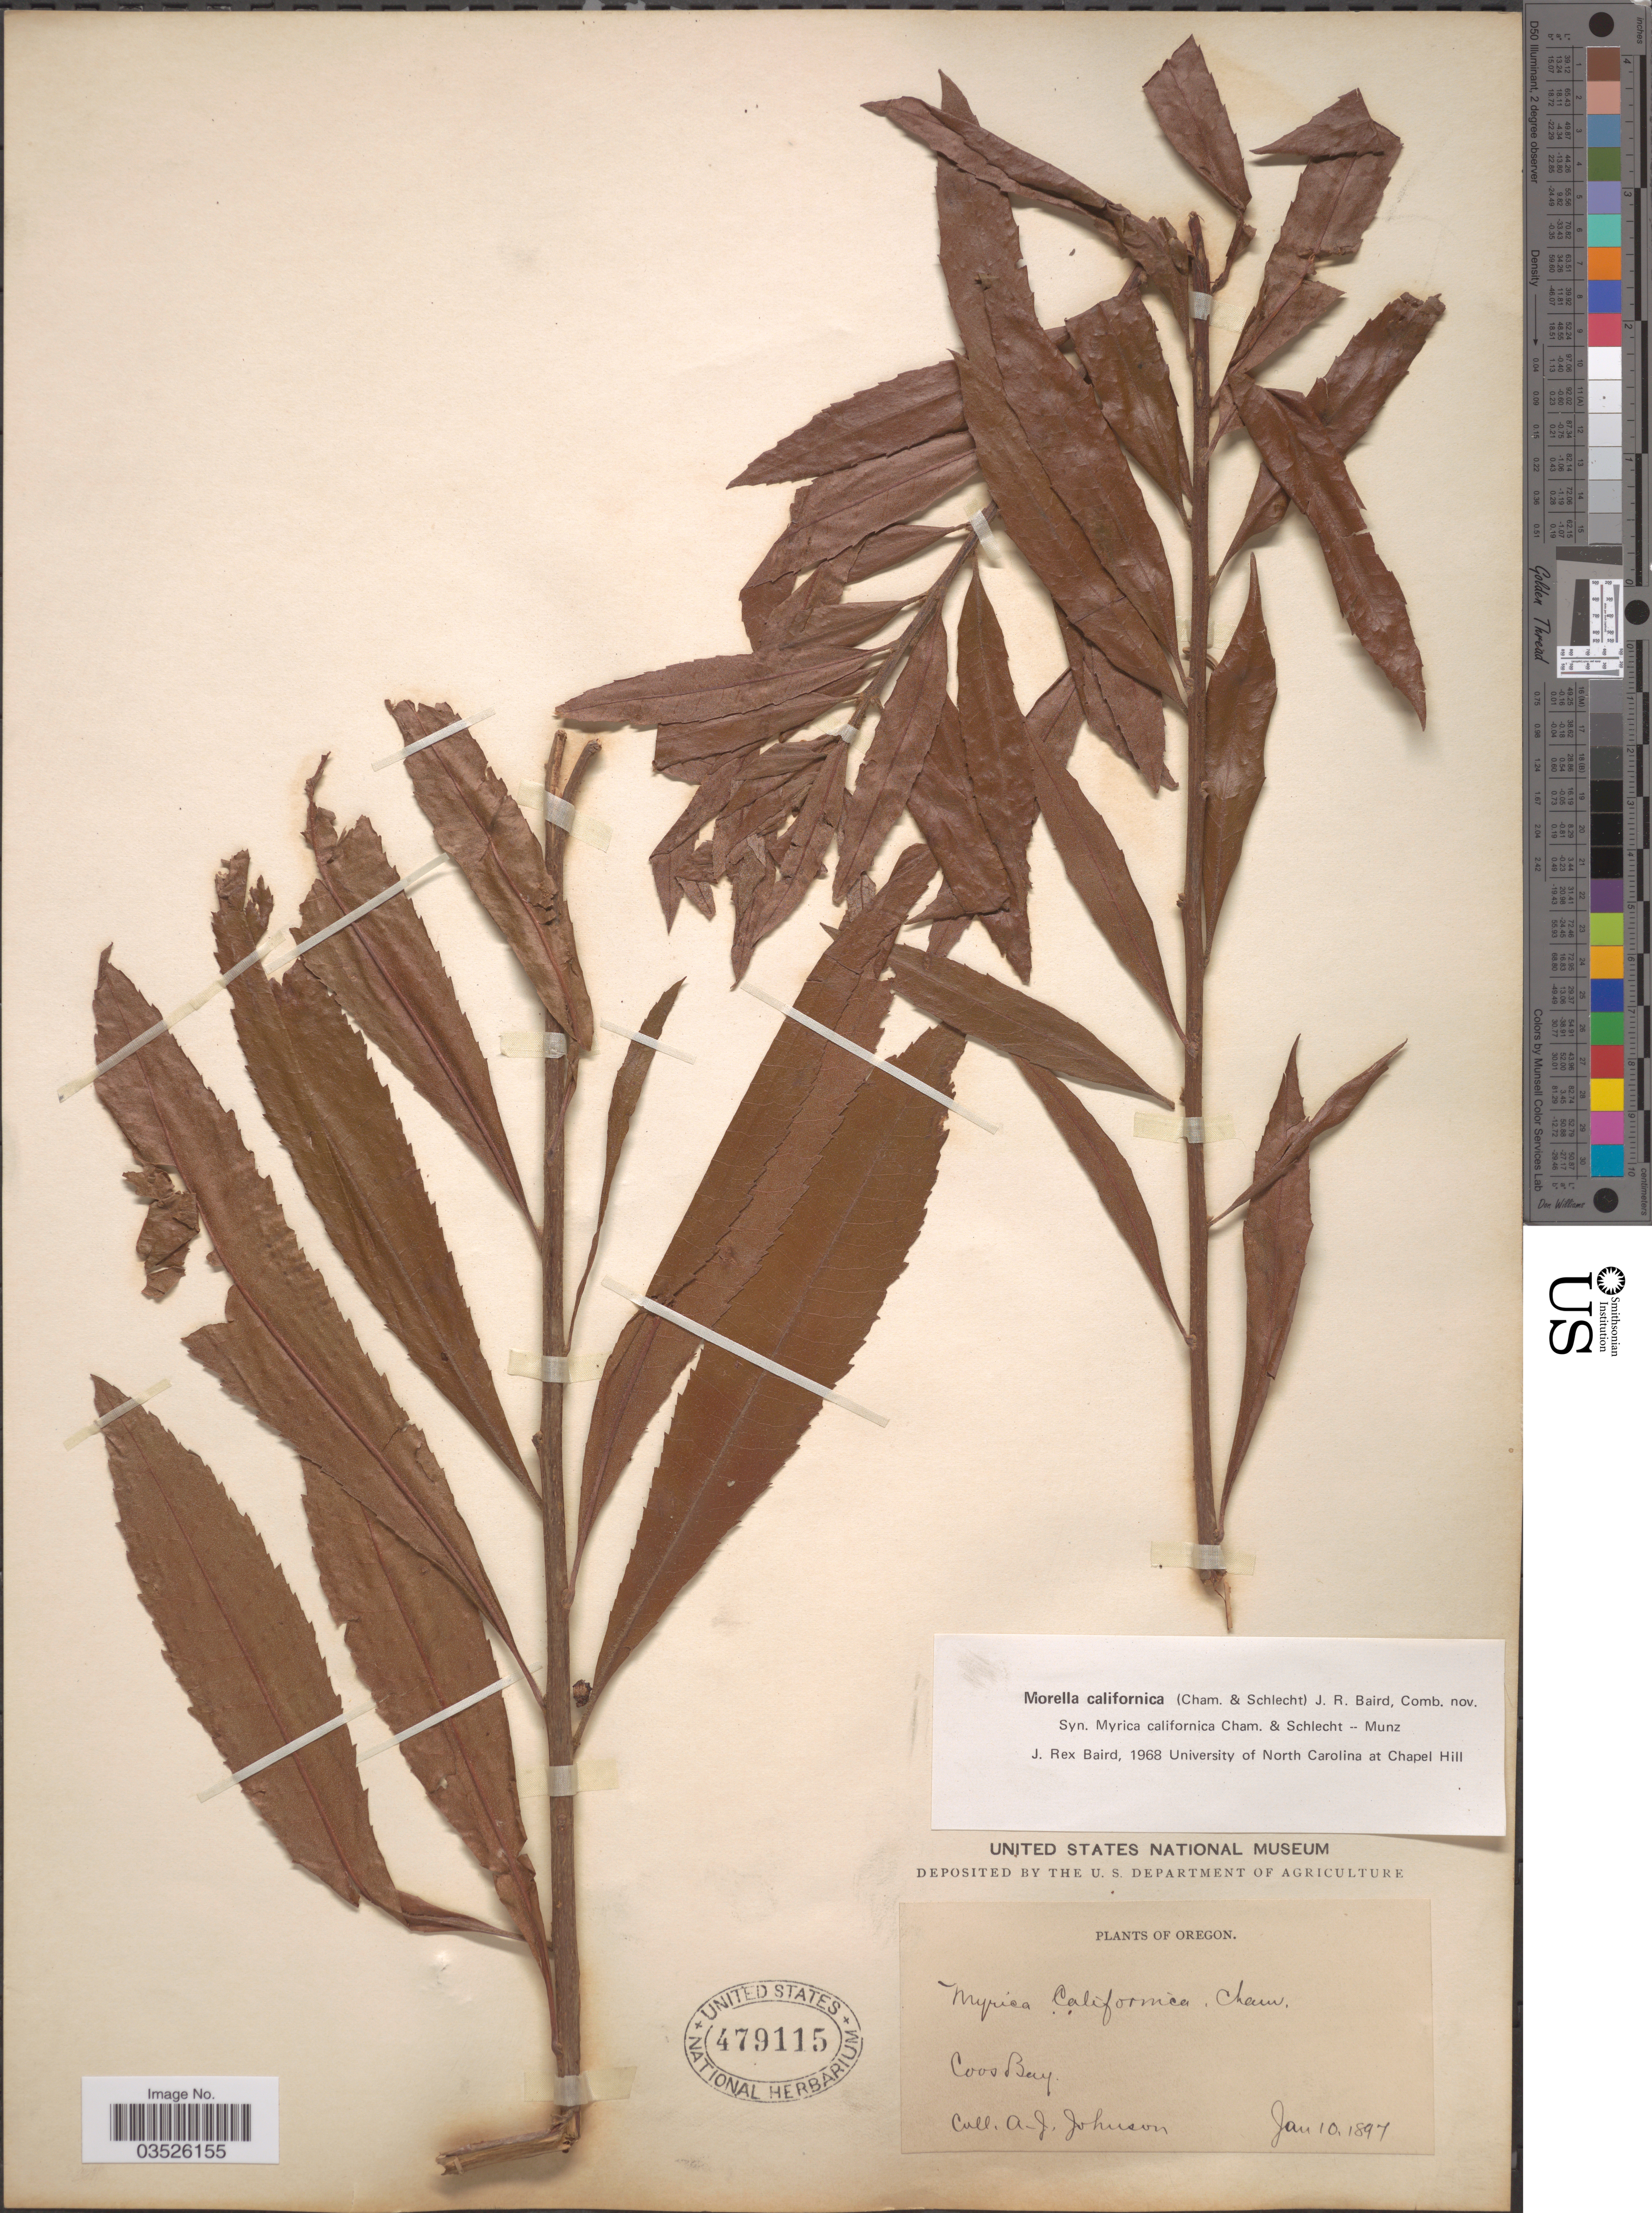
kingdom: Plantae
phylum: Tracheophyta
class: Magnoliopsida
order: Fagales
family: Myricaceae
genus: Morella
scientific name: Morella californica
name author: (Cham.) Wilbur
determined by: Strong, Mark T., (BOT), Smithsonian Institution - National Museum of Natural History (UNITED STATES)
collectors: A. Johnson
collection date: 1897-01-10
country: United States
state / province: Oregon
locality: Coos Bay.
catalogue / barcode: US 479115